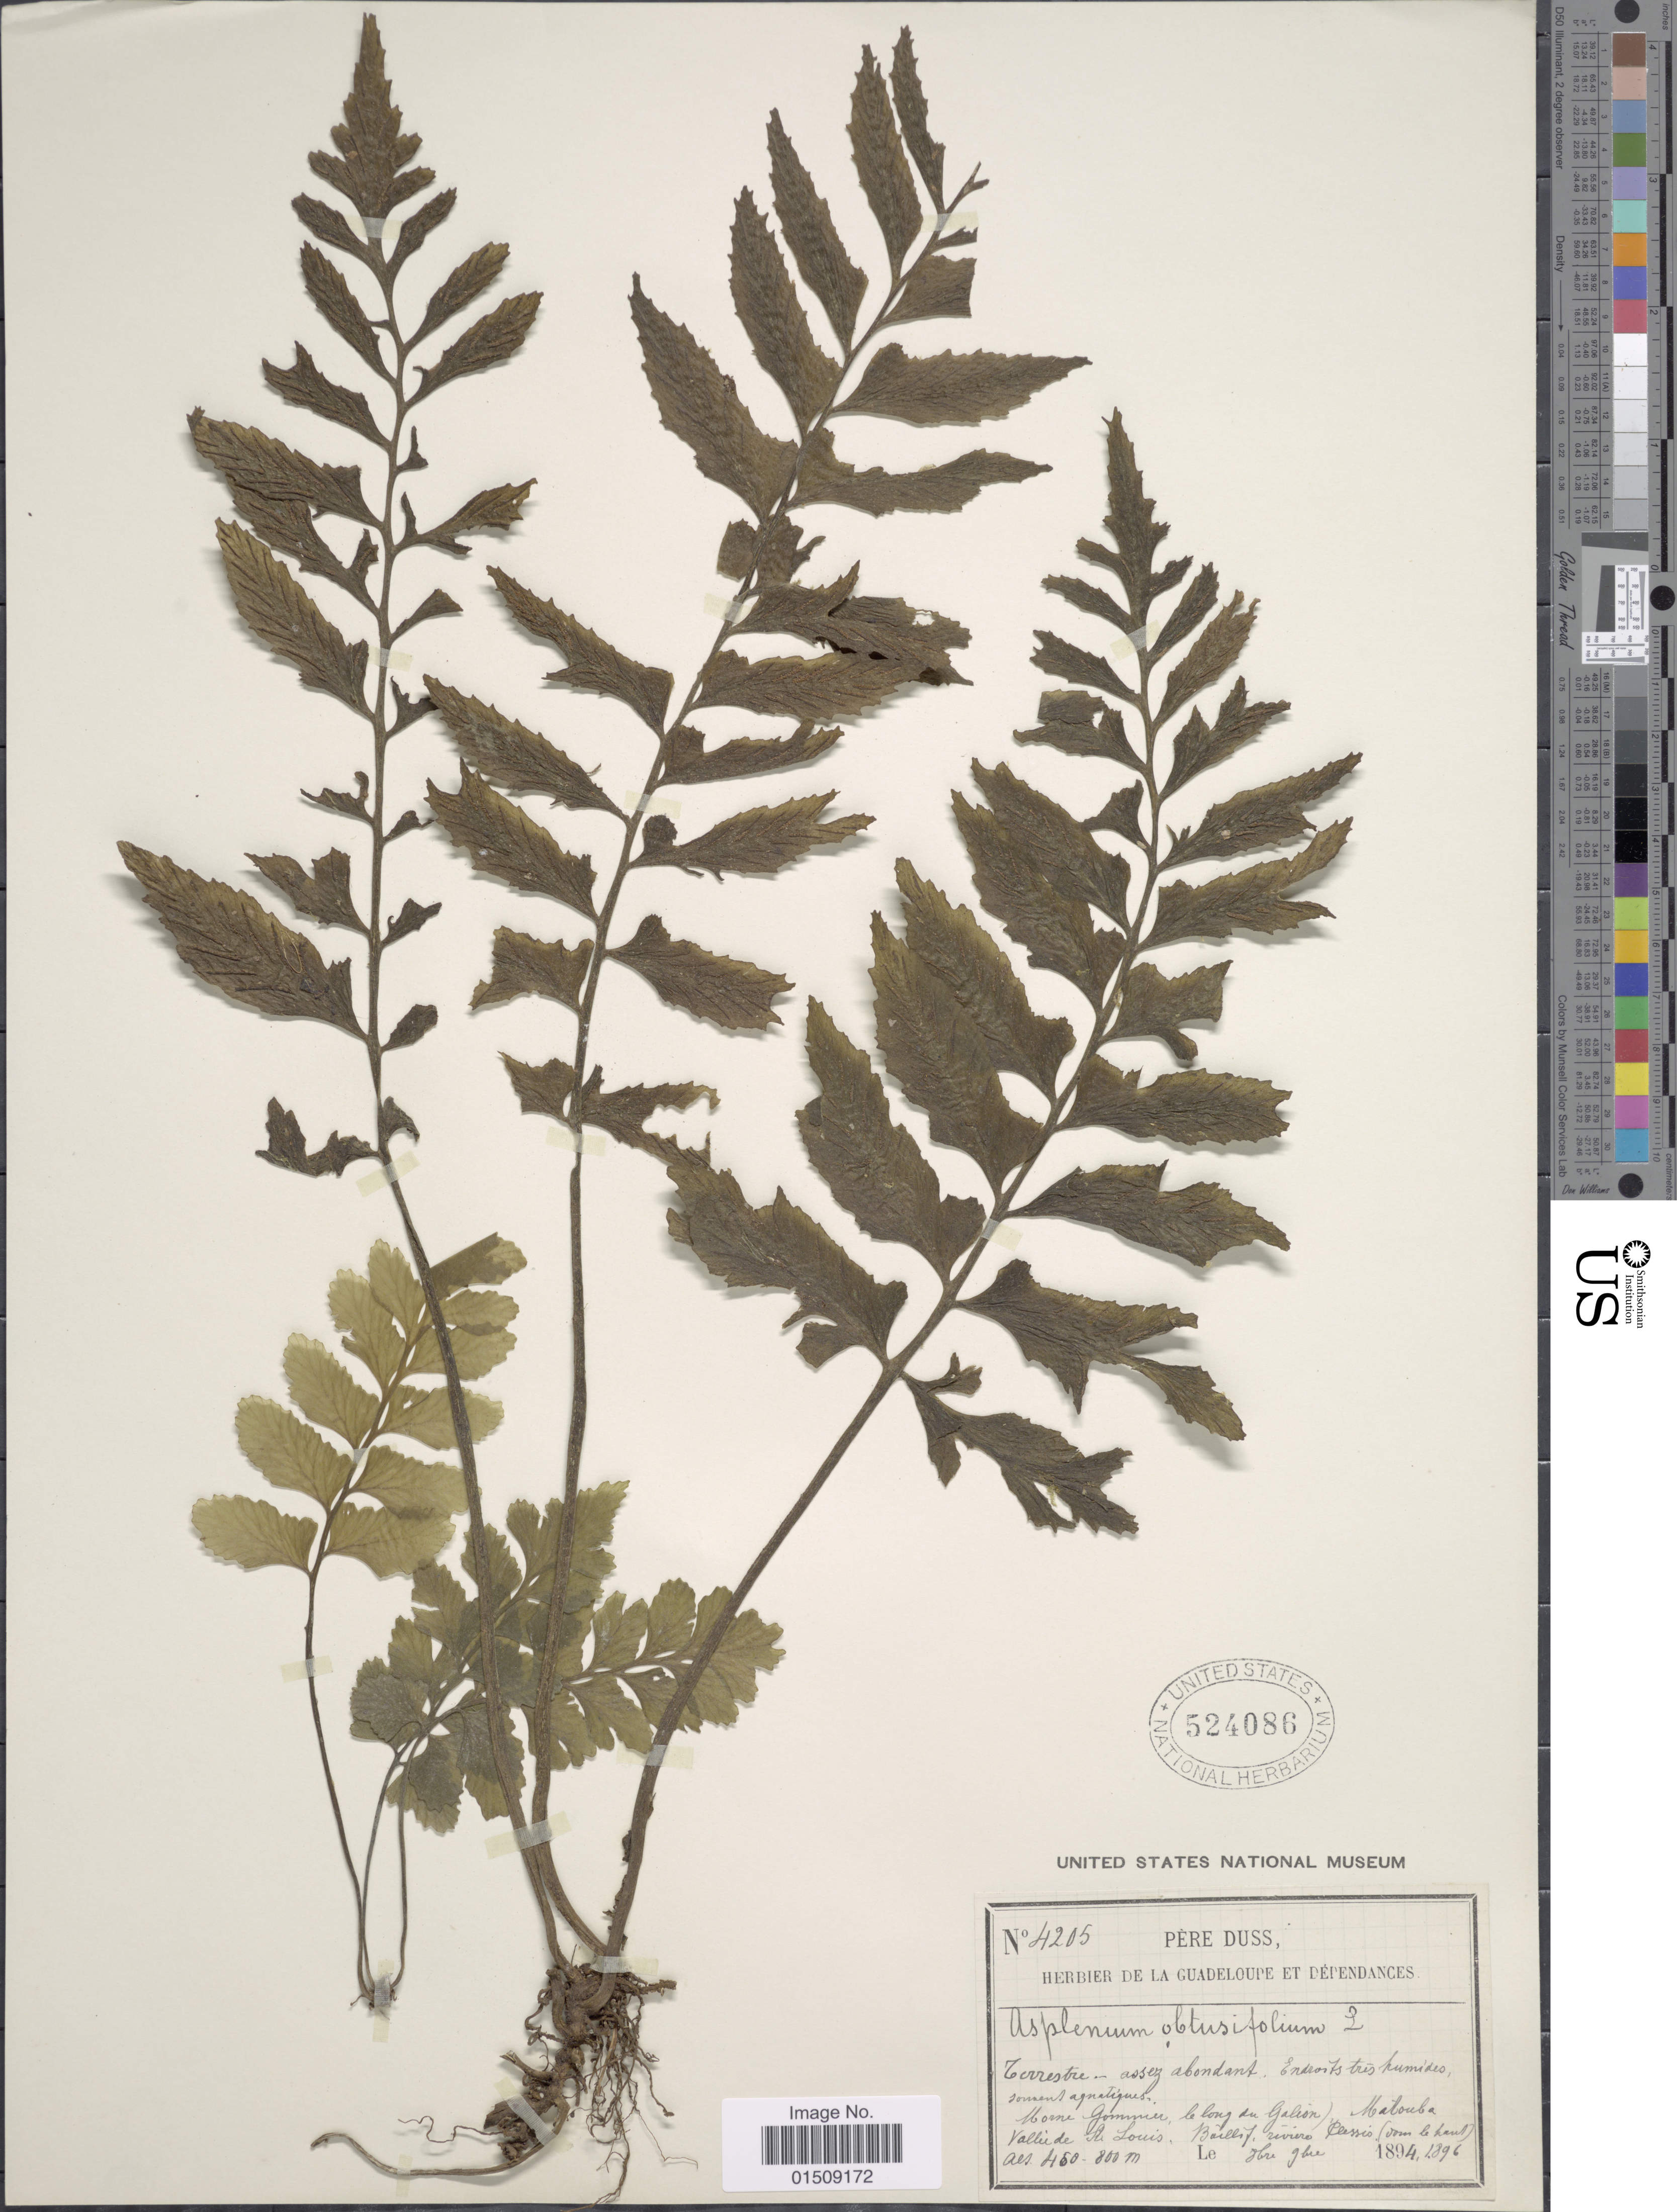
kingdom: Plantae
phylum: Tracheophyta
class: Polypodiopsida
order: Polypodiales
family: Aspleniaceae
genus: Asplenium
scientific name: Asplenium obtusifolium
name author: L.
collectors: Père Duss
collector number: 4205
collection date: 1894-10/1896-11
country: Martinique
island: Martinique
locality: Morne Gommier, le long du Galion, Matouba Vallee de St. Louis. Baillif riviere Plessis.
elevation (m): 450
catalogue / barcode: US 524086